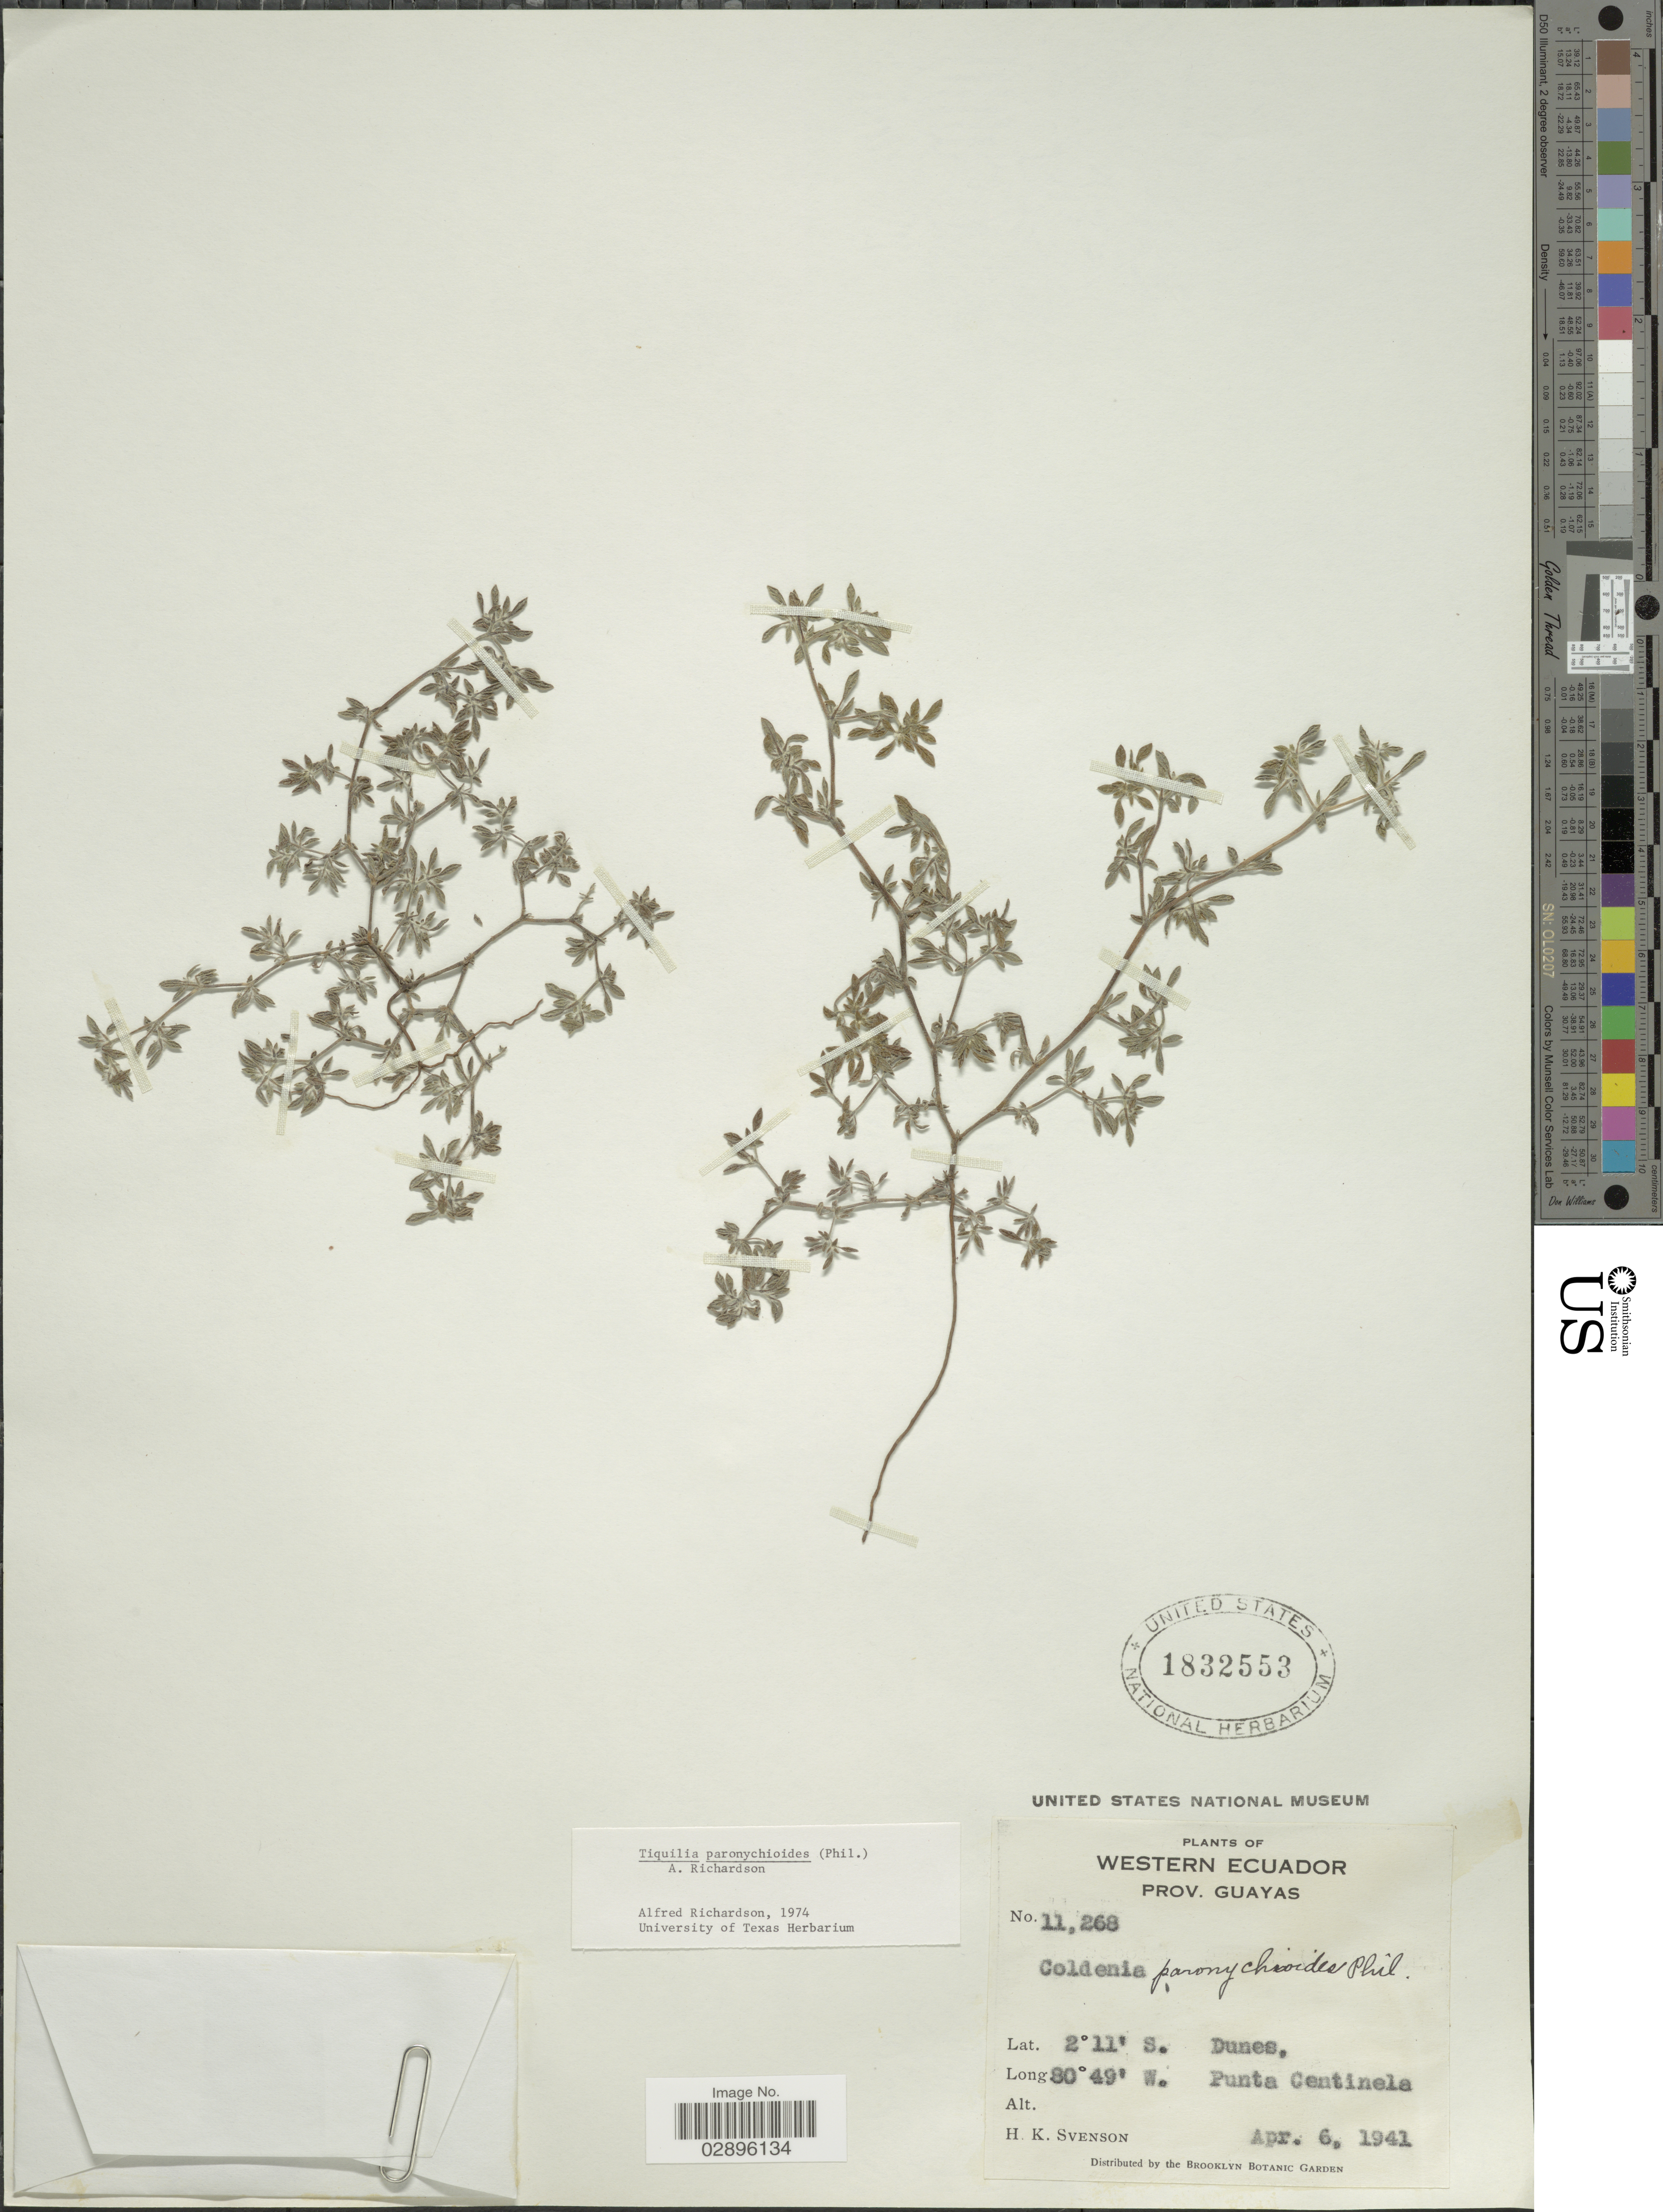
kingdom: Plantae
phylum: Tracheophyta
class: Magnoliopsida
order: Boraginales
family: Ehretiaceae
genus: Tiquilia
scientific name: Tiquilia paronychioides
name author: (Phil.) A.T. Richardson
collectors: H. K. Svenson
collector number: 11268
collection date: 1941-04-06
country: Ecuador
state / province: Guayas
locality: Western Ecuador. Dunes, Punta Centinela.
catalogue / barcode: US 1832553